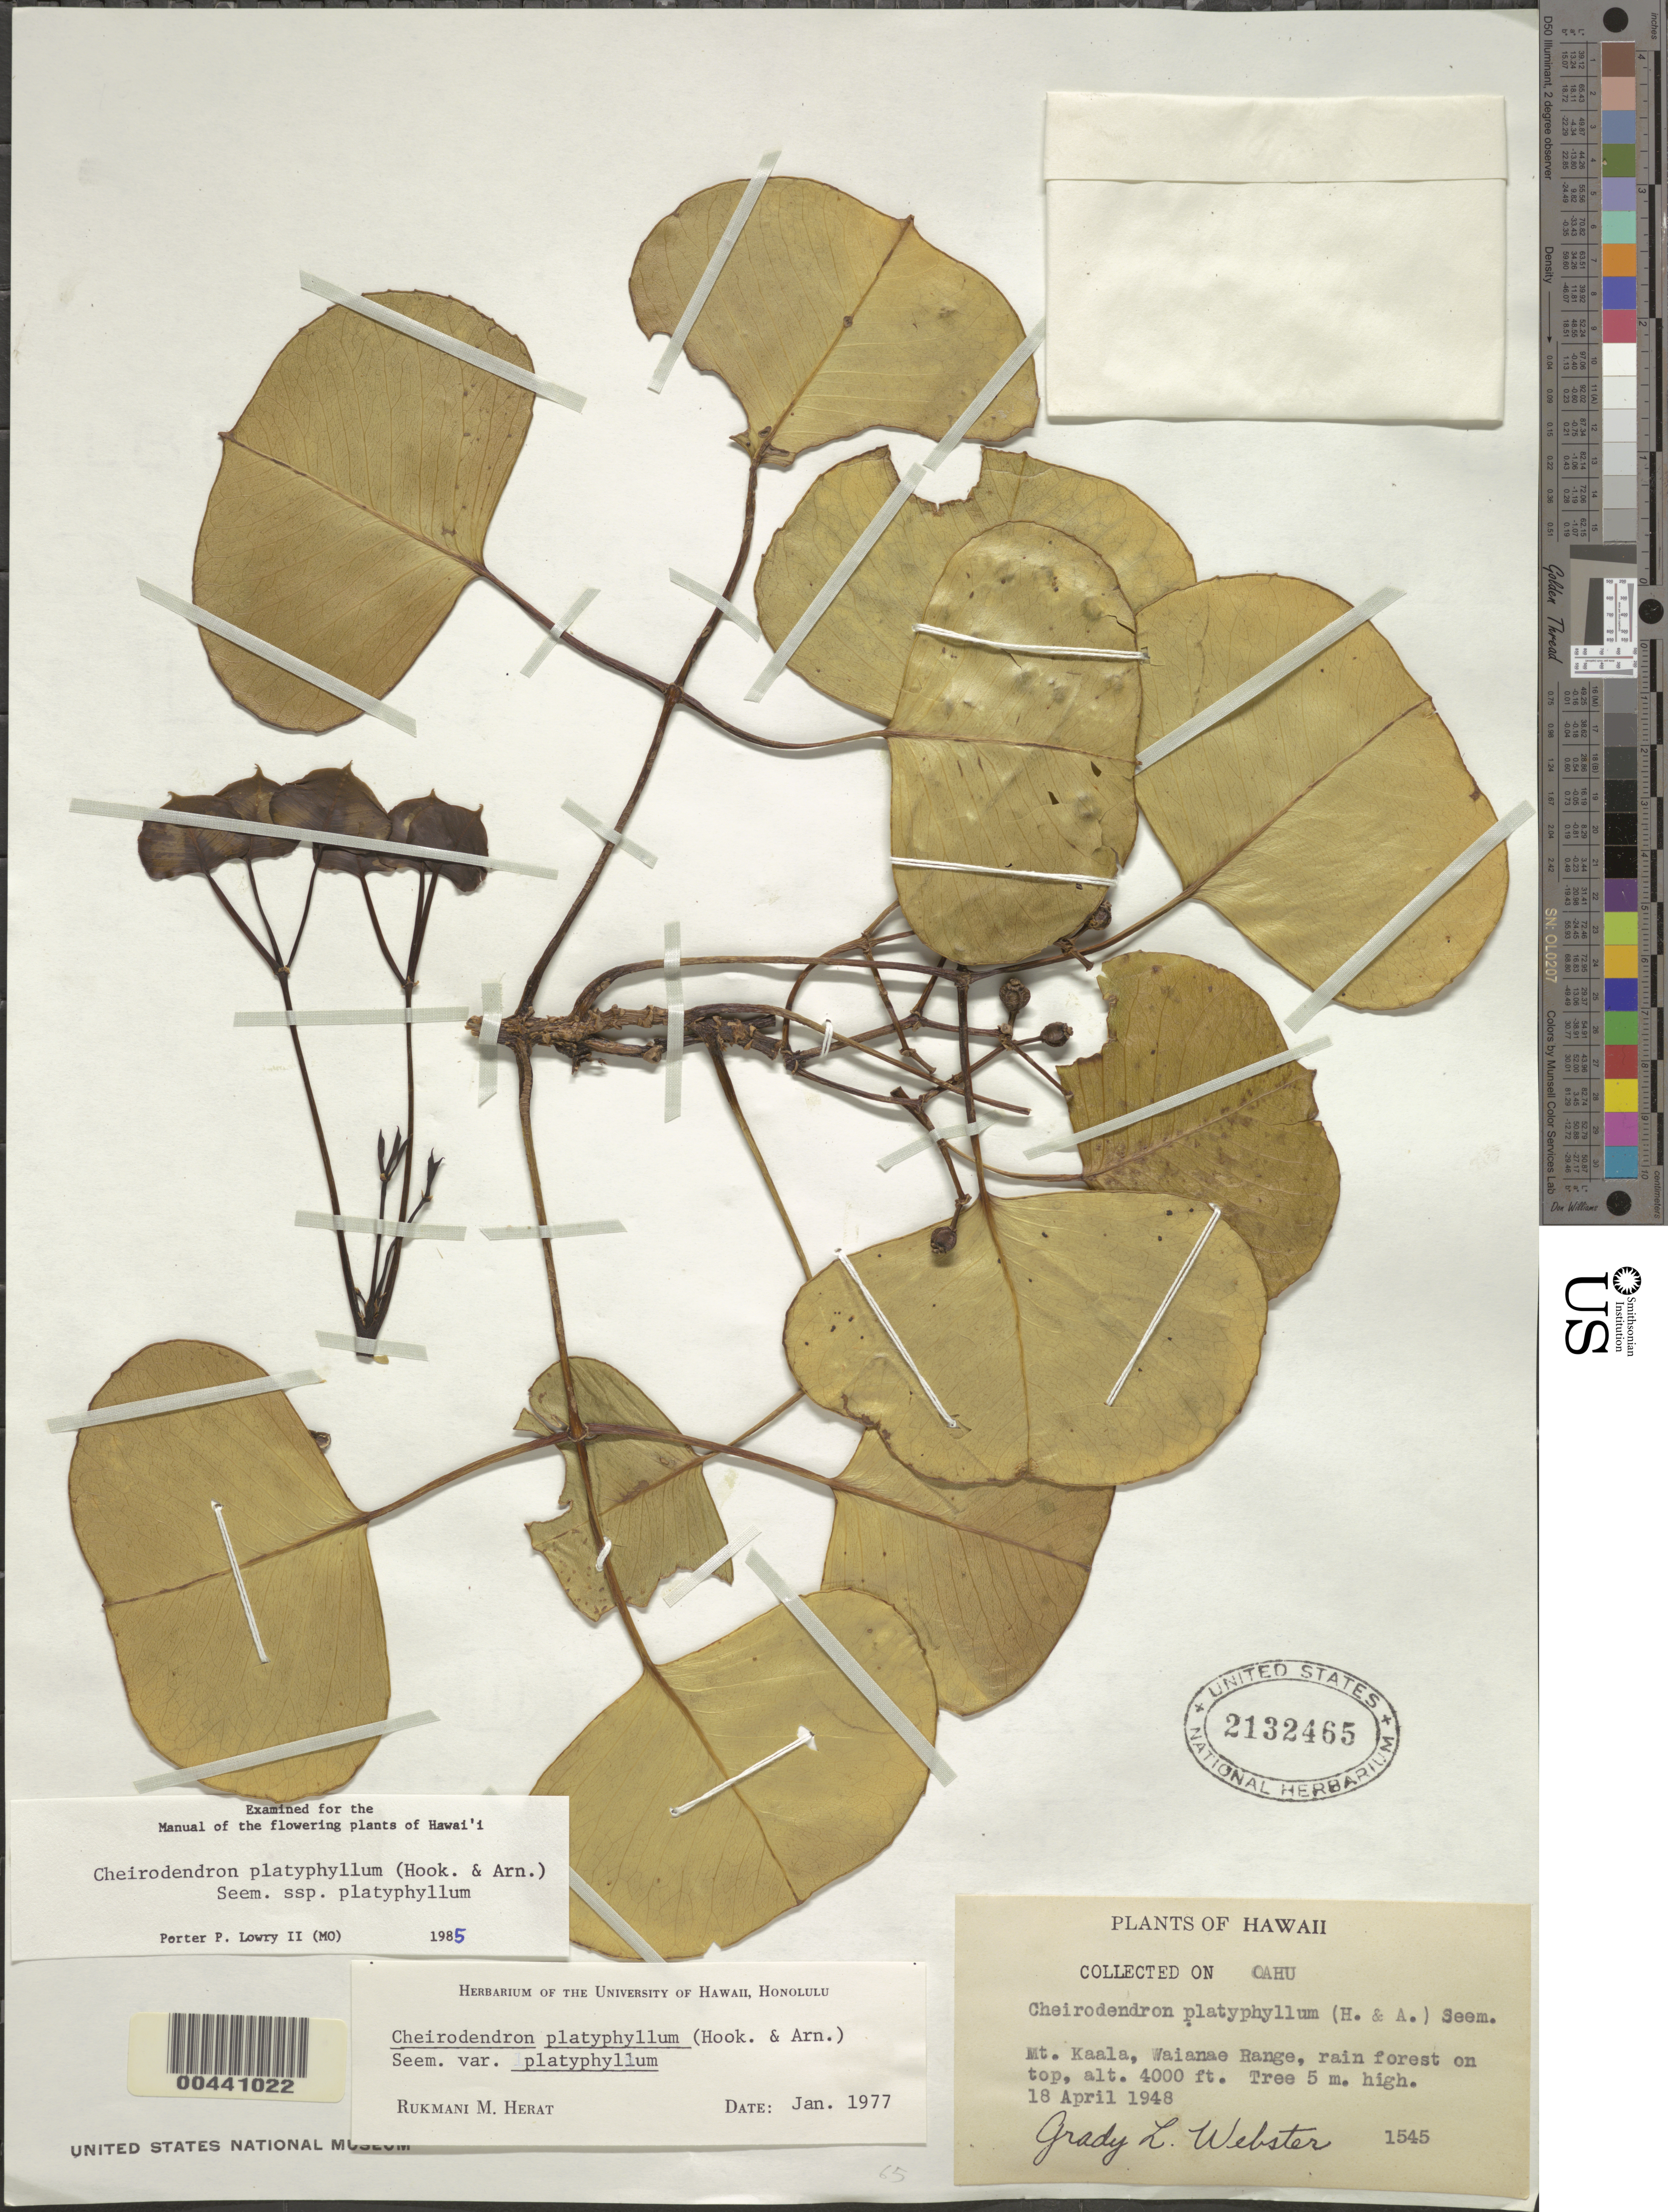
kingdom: Plantae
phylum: Tracheophyta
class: Magnoliopsida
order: Apiales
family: Araliaceae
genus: Cheirodendron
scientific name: Cheirodendron platyphyllum subsp. platyphyllum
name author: (Hook. & Arn.) Seem.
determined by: Lowry, P. P., (MO), Missouri Botanical Garden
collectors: G. L. Webster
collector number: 1545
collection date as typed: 18 Apr 1948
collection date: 1948-04-18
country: United States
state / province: Hawaii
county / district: Honolulu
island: Oahu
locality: Mt. Kaala, Waianae Range, rain forest on top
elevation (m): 1219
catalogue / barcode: US 2132465